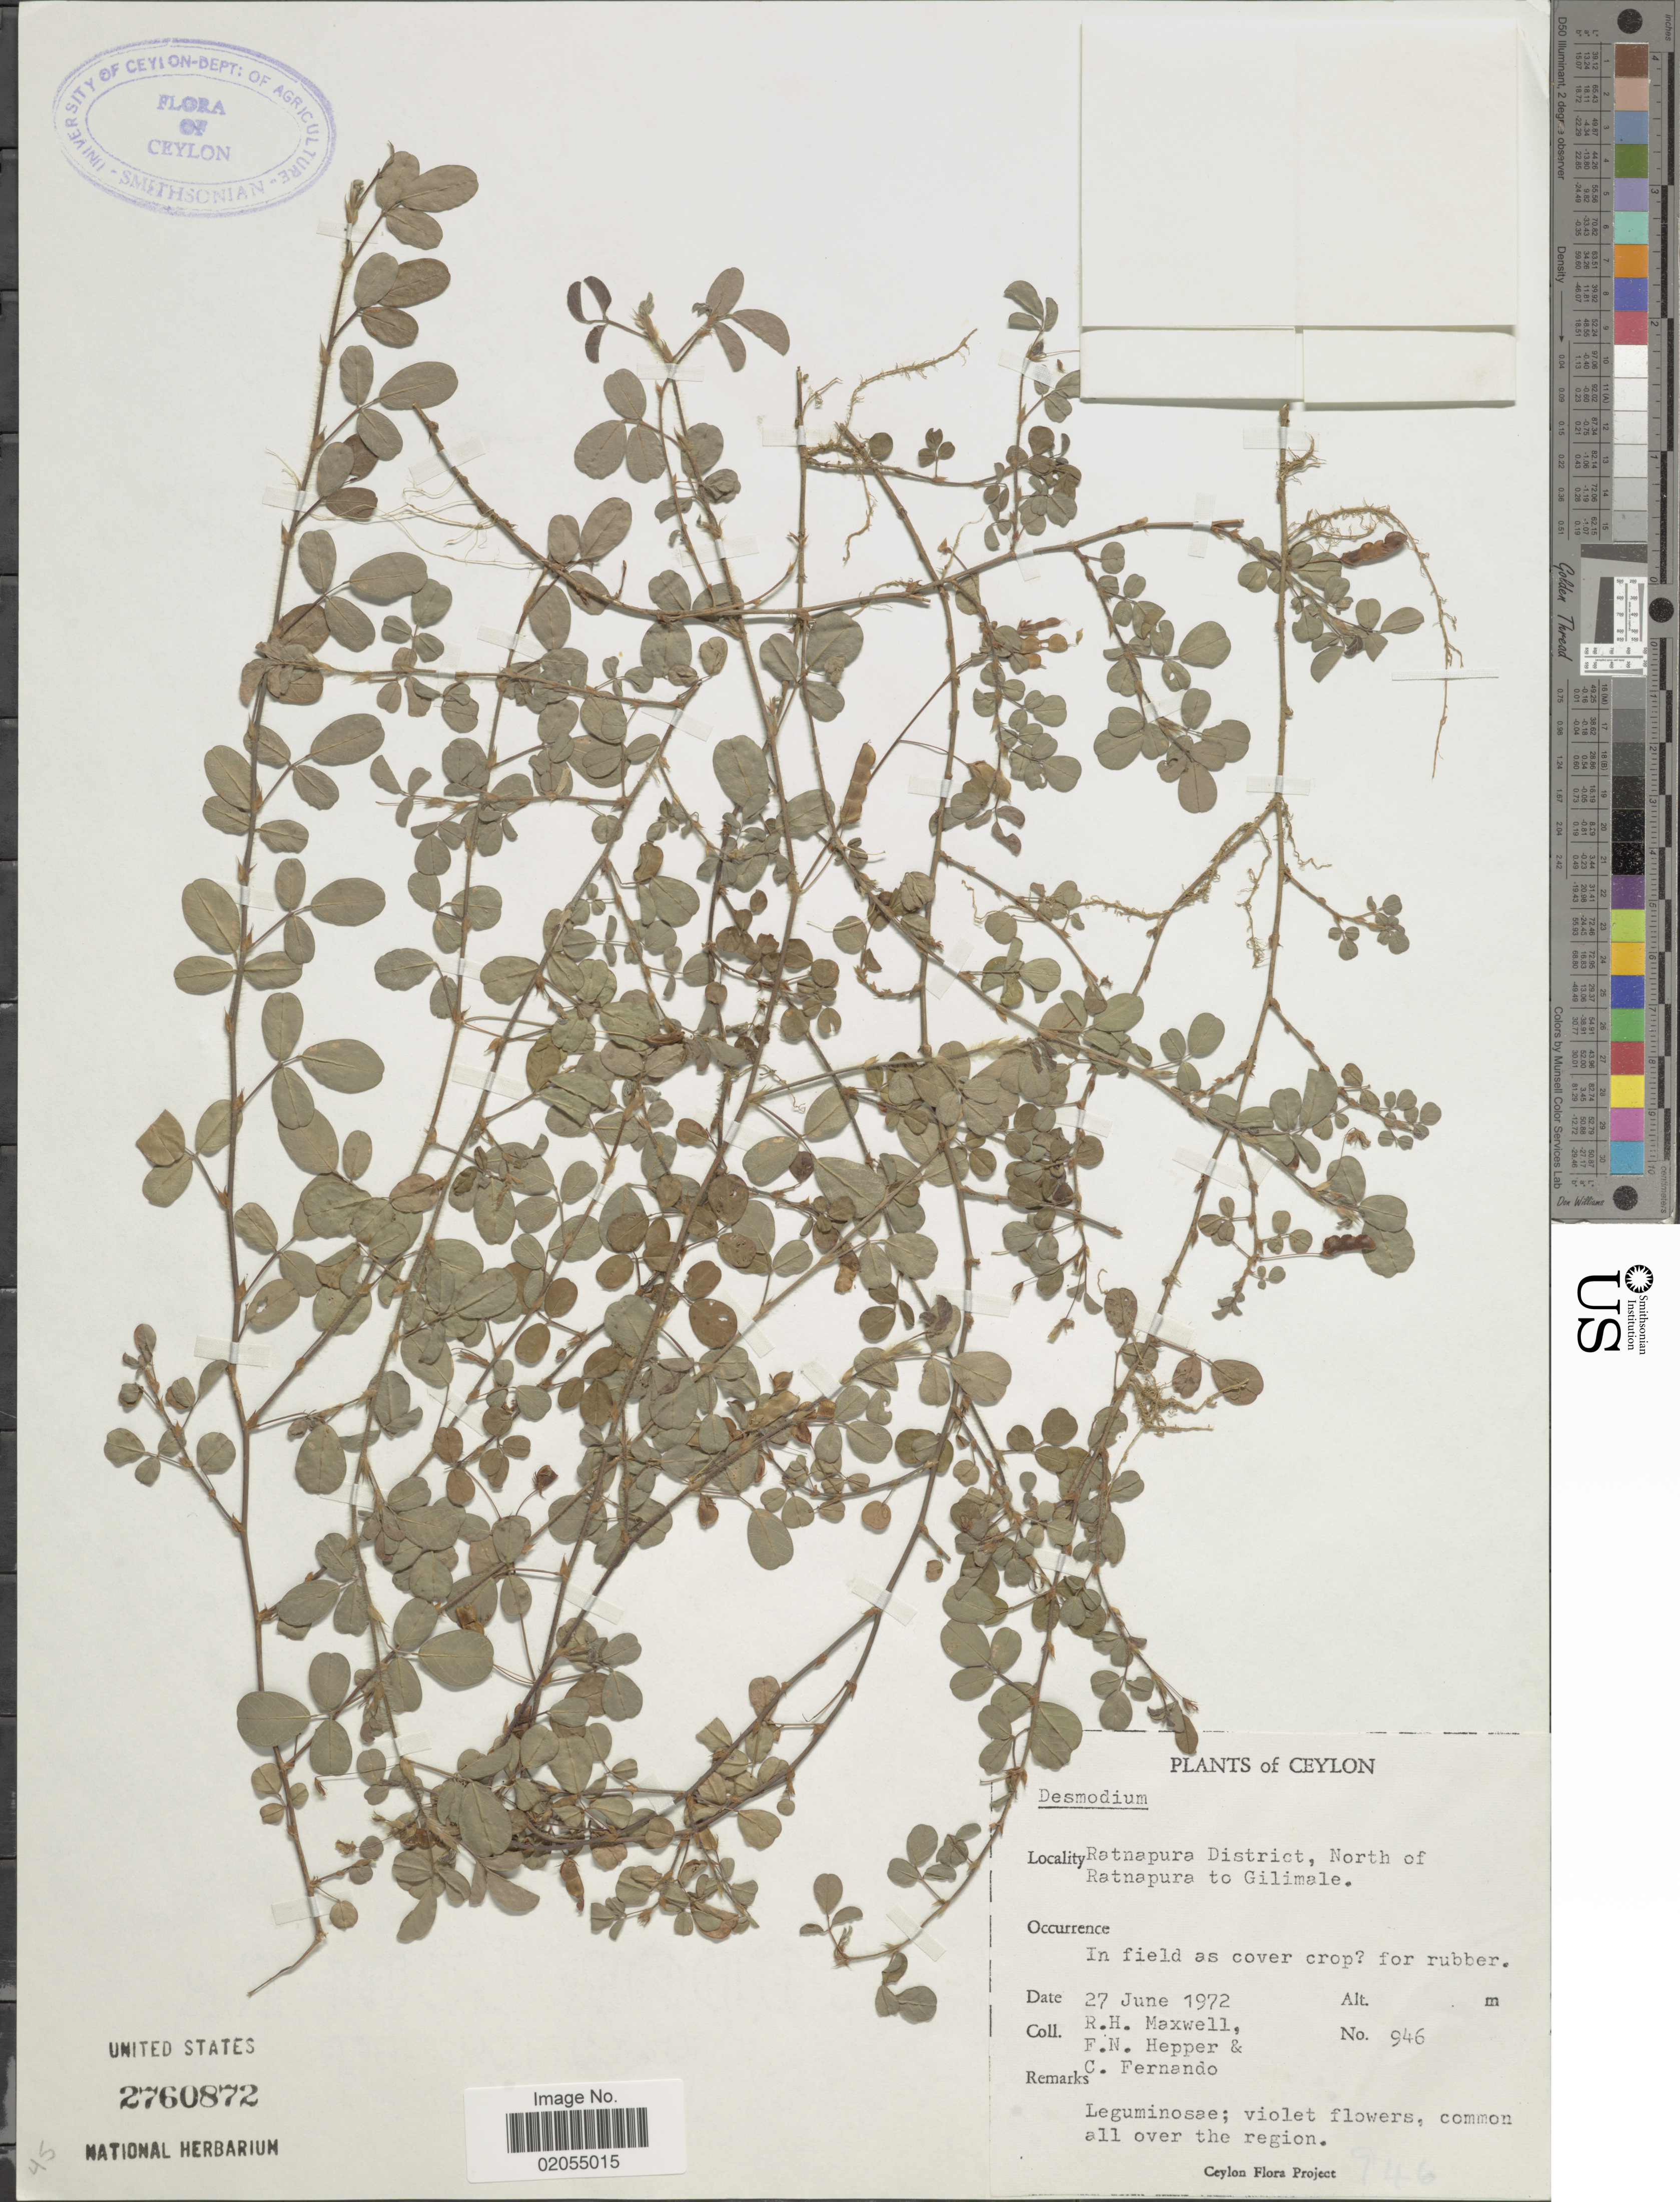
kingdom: Plantae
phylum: Tracheophyta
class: Magnoliopsida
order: Fabales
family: Fabaceae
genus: Desmodium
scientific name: Desmodium sp.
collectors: R. Maxwell, F. Hepper & C. Fernando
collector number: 946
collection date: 1972-06-27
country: Sri Lanka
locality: Ceylon. Ratnapura District, North of Ratnapura to Gilimale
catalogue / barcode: US 2760872